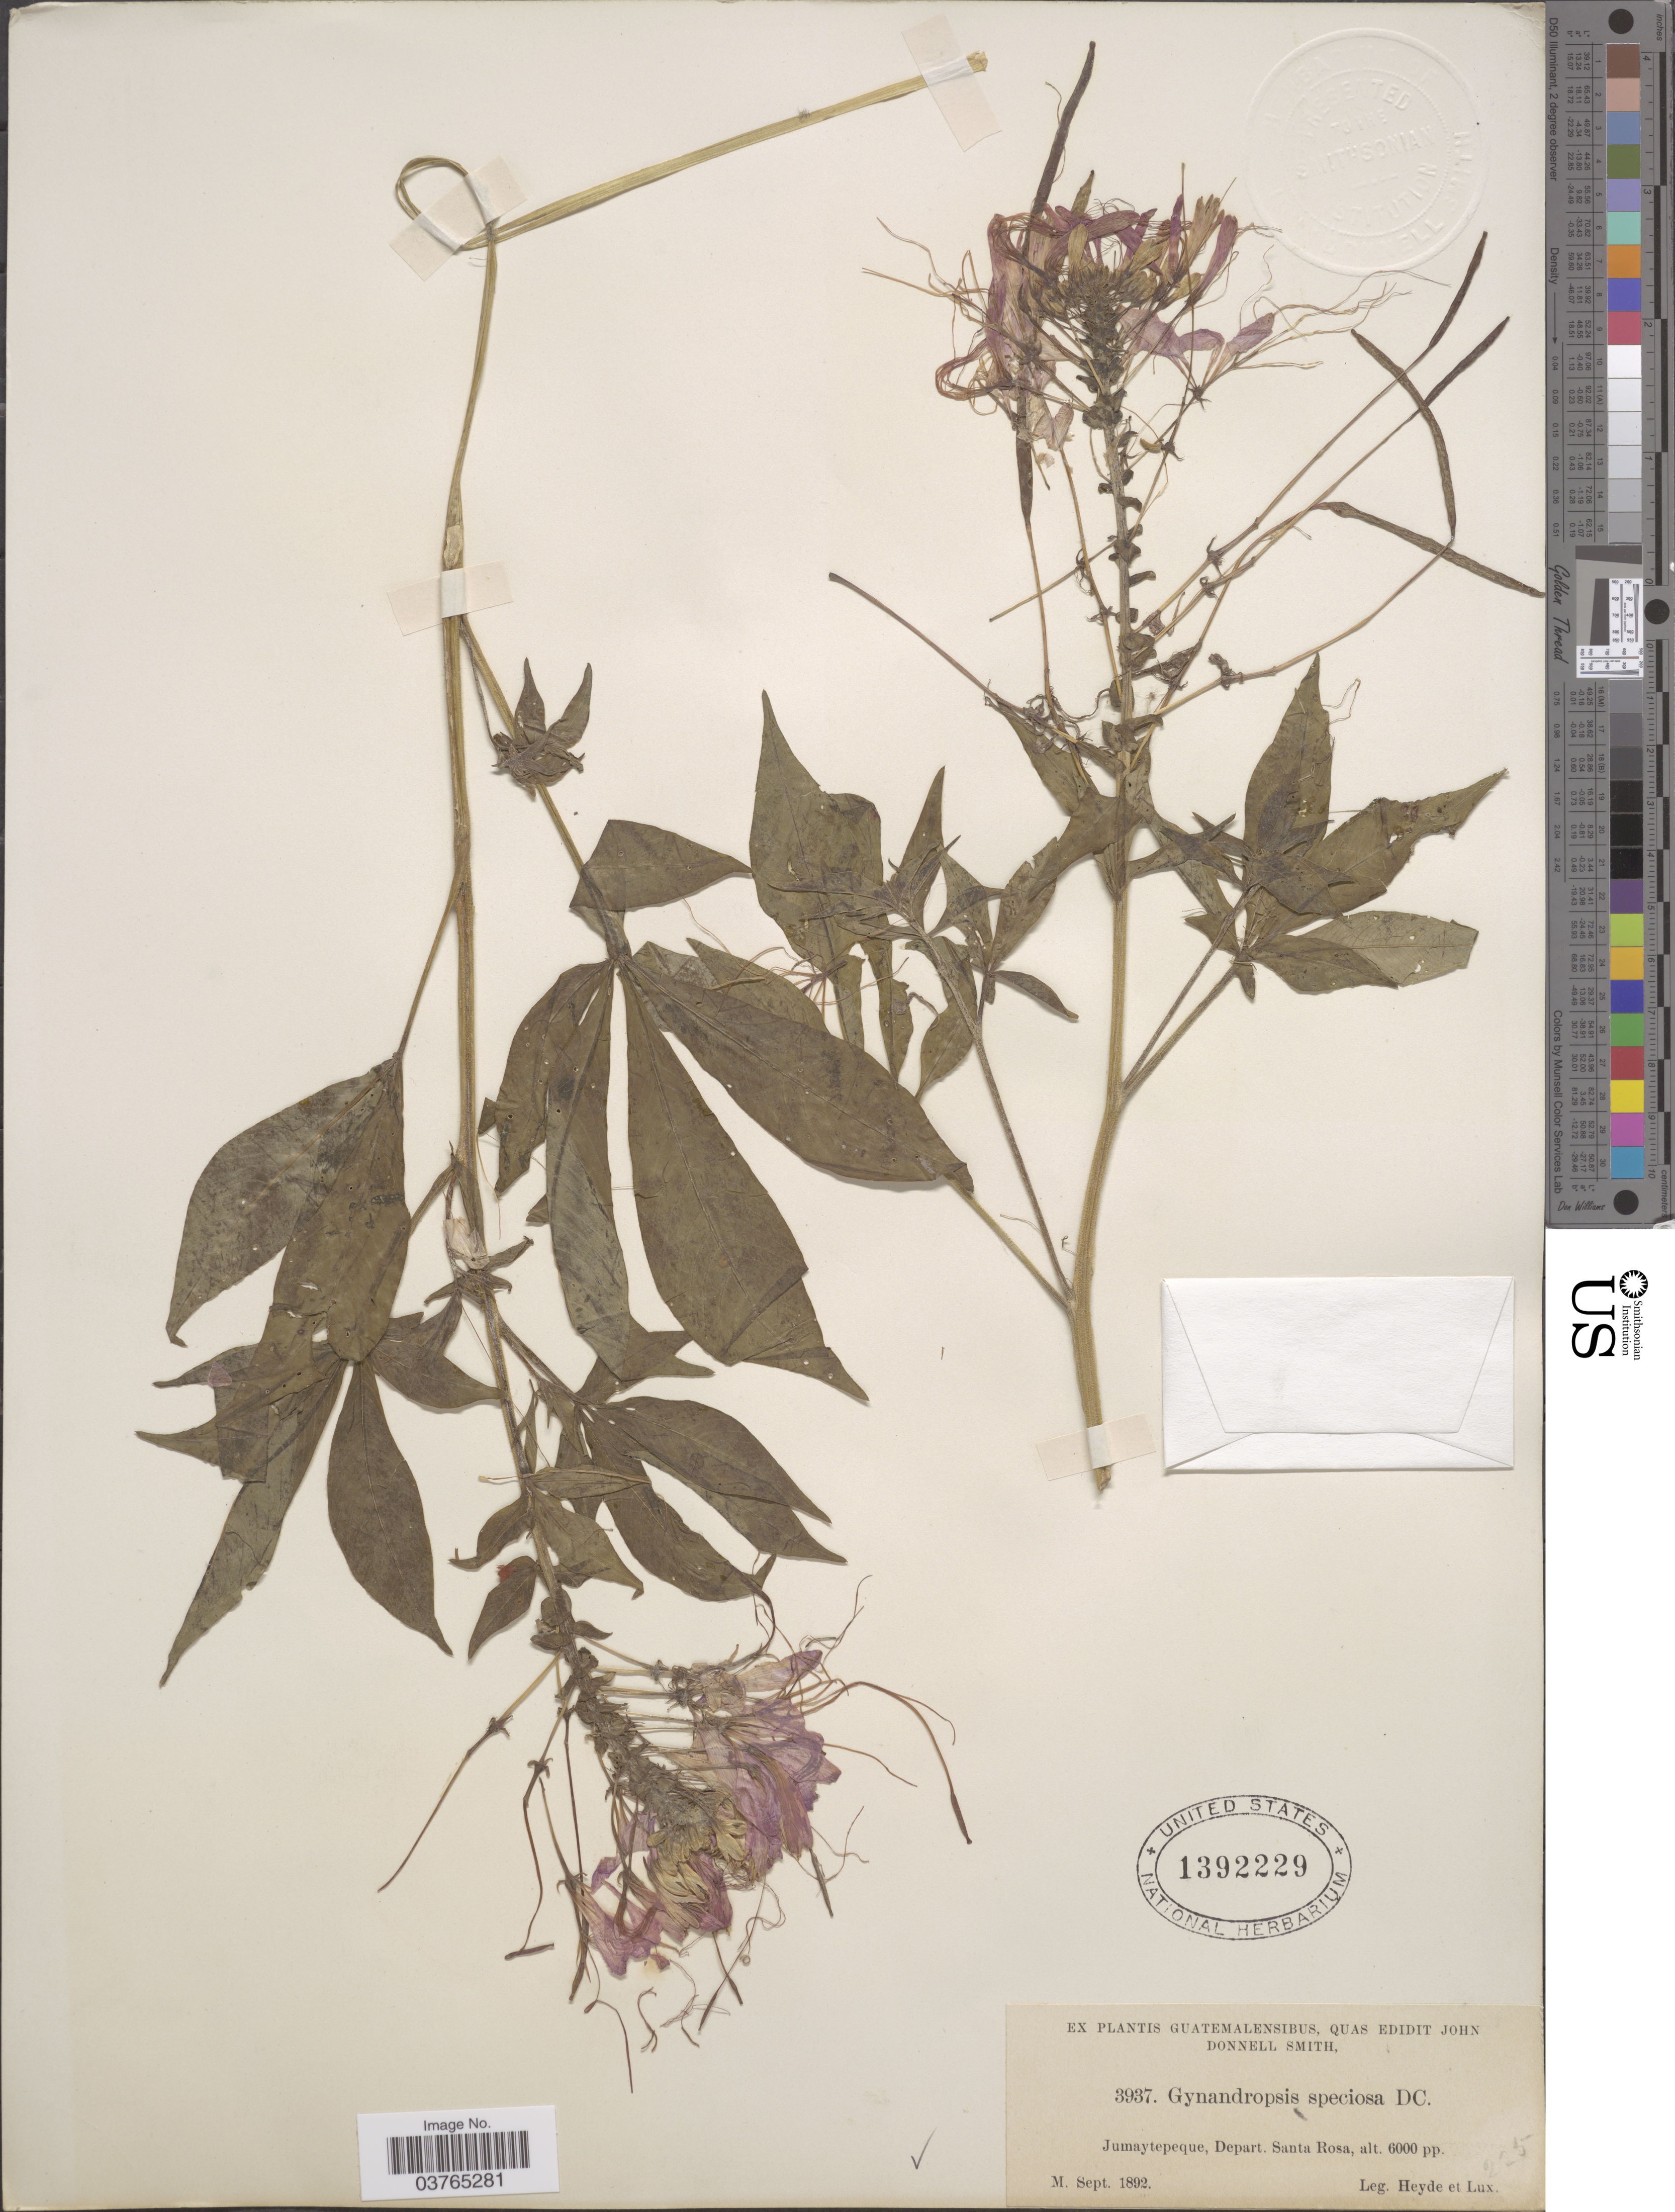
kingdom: Plantae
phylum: Tracheophyta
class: Magnoliopsida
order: Brassicales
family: Cleomaceae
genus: Cleoserrata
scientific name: Cleoserrata speciosa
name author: (Raf.) Iltis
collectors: Heyde & Lux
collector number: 3937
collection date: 1892-09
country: Guatemala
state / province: Santa Rosa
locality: Jumaytepeque, Depart. Santa Rosa.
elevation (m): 1829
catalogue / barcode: US 1392229